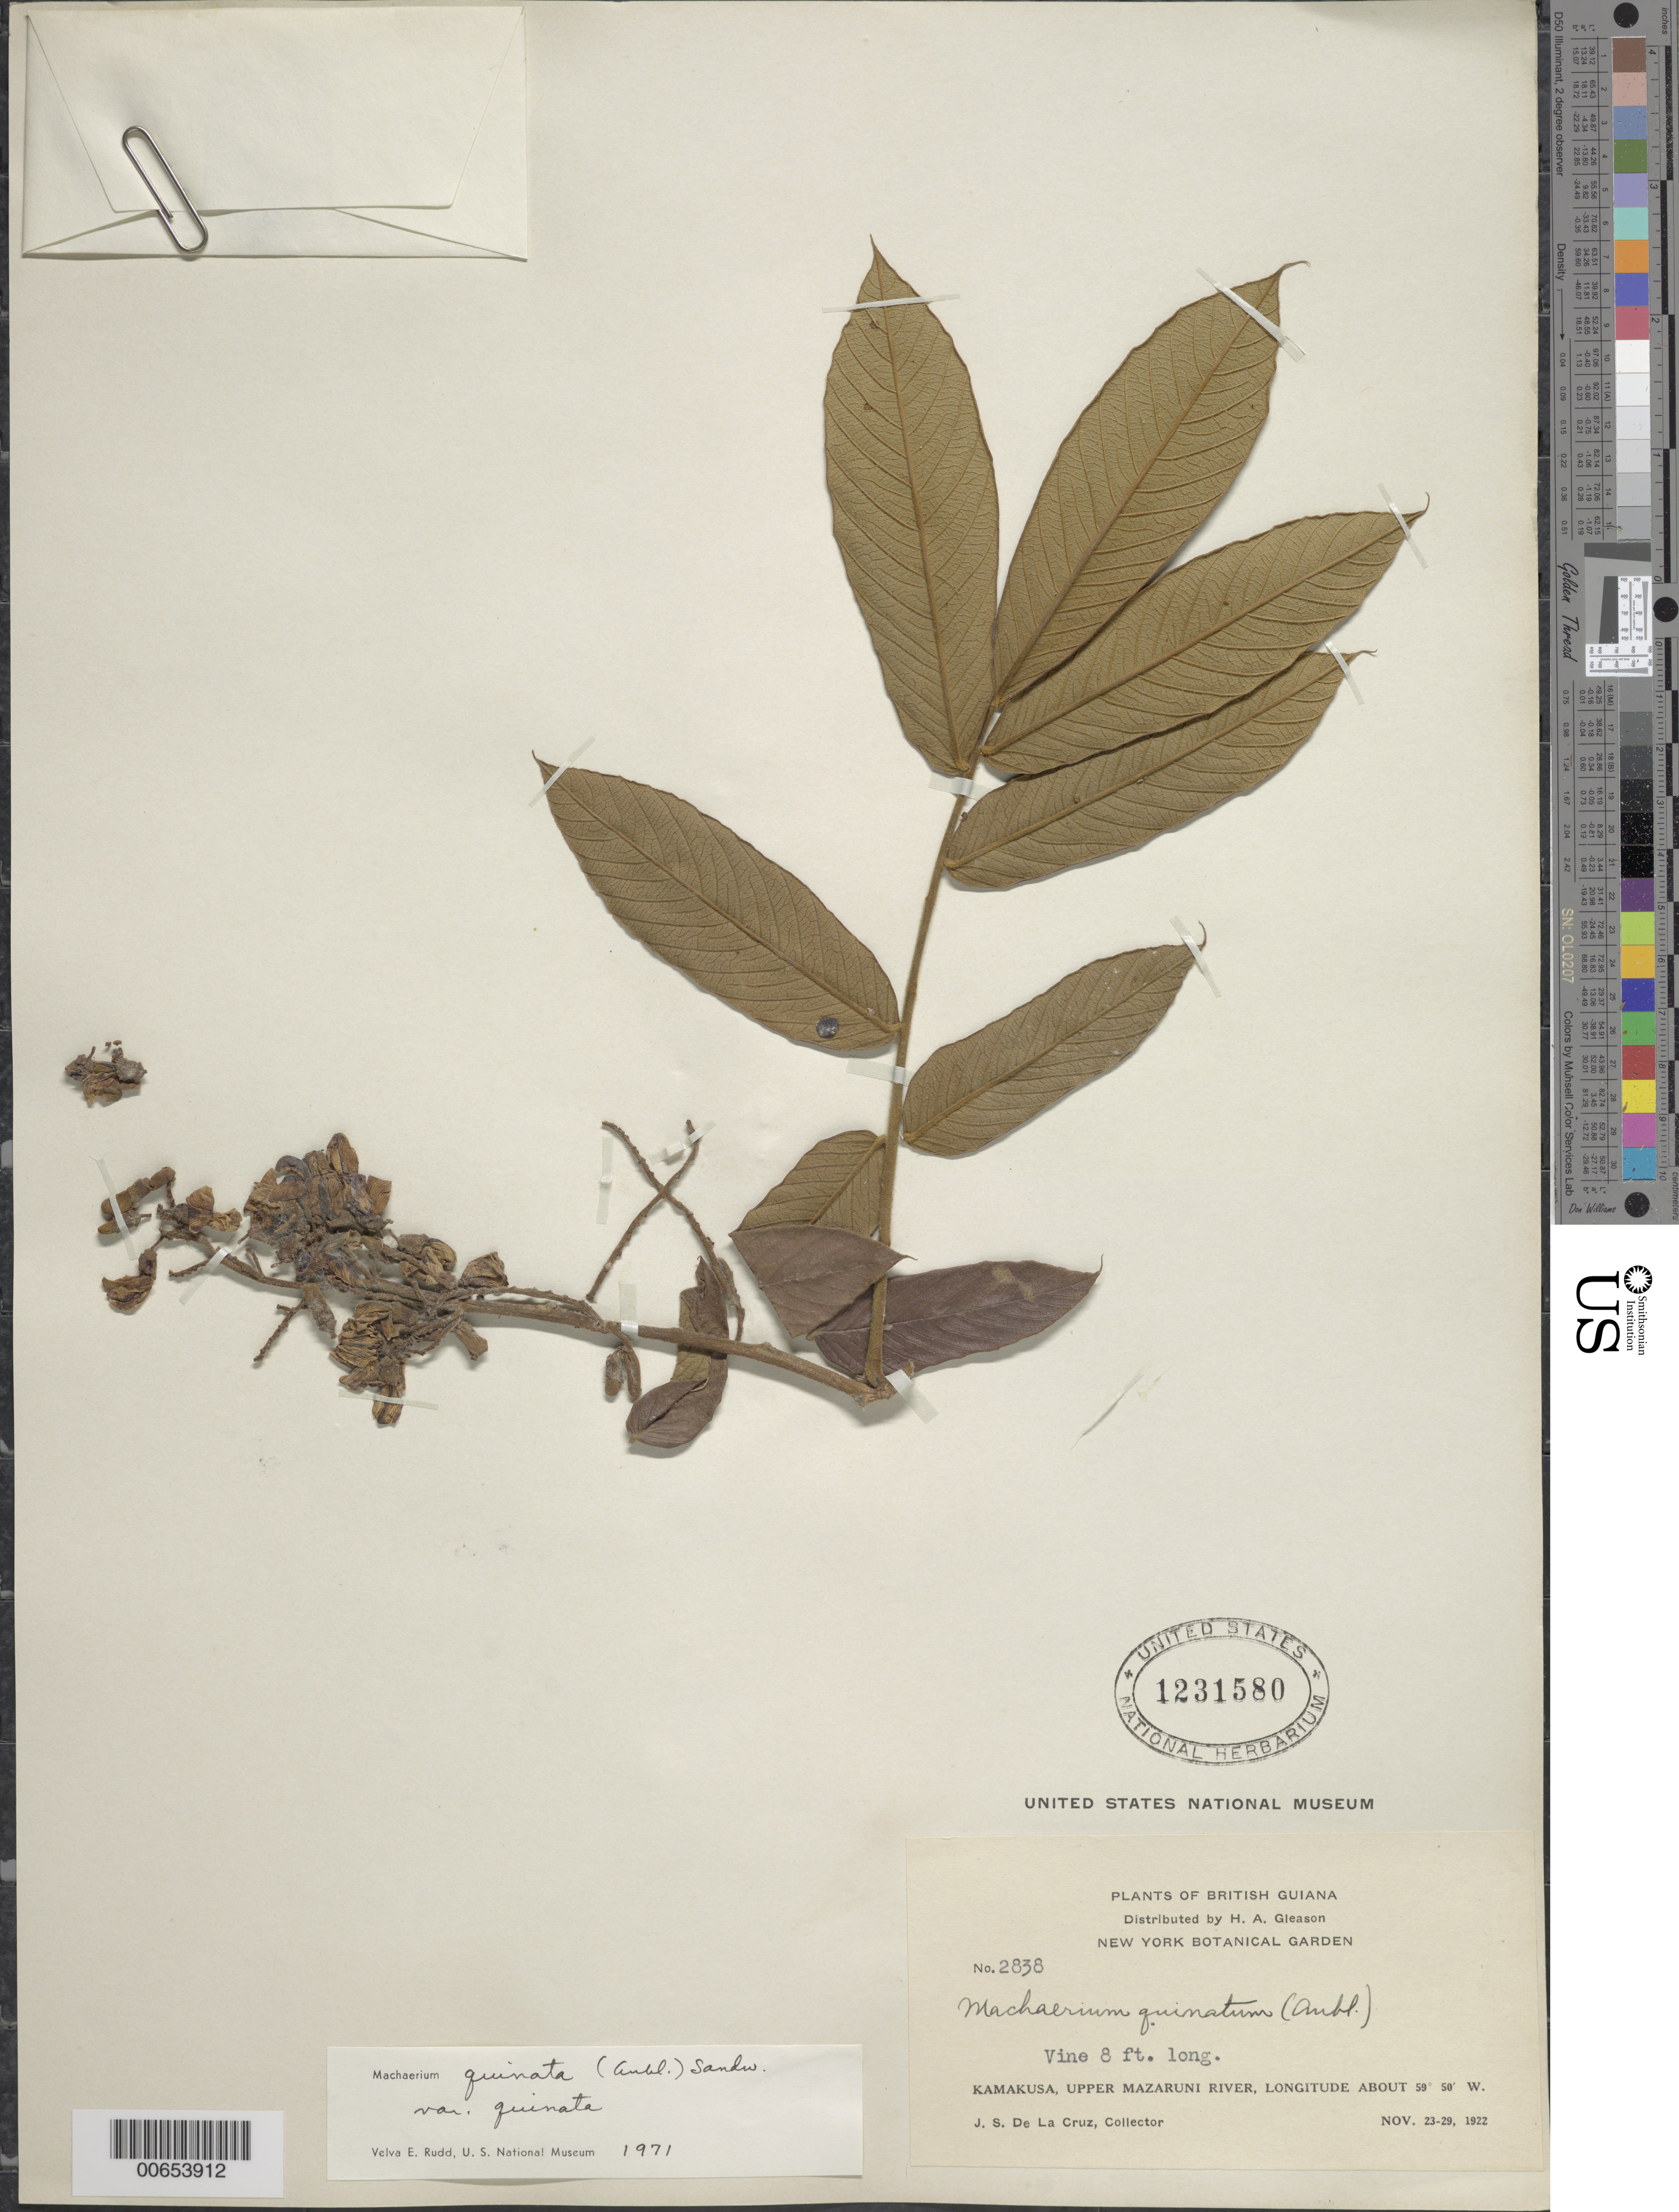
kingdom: Plantae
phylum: Tracheophyta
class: Magnoliopsida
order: Fabales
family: Fabaceae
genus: Machaerium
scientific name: Machaerium quinatum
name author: (Aubl.) Sandwith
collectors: J. S. de la Cruz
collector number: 2838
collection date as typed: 23-Nov-22 to 29-Nov-22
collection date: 1922-11-23/1922-11-29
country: Guyana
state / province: Cuyuni-Mazaruni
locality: Kamakusa, Upper Mazaruni R.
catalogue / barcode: US 1231580